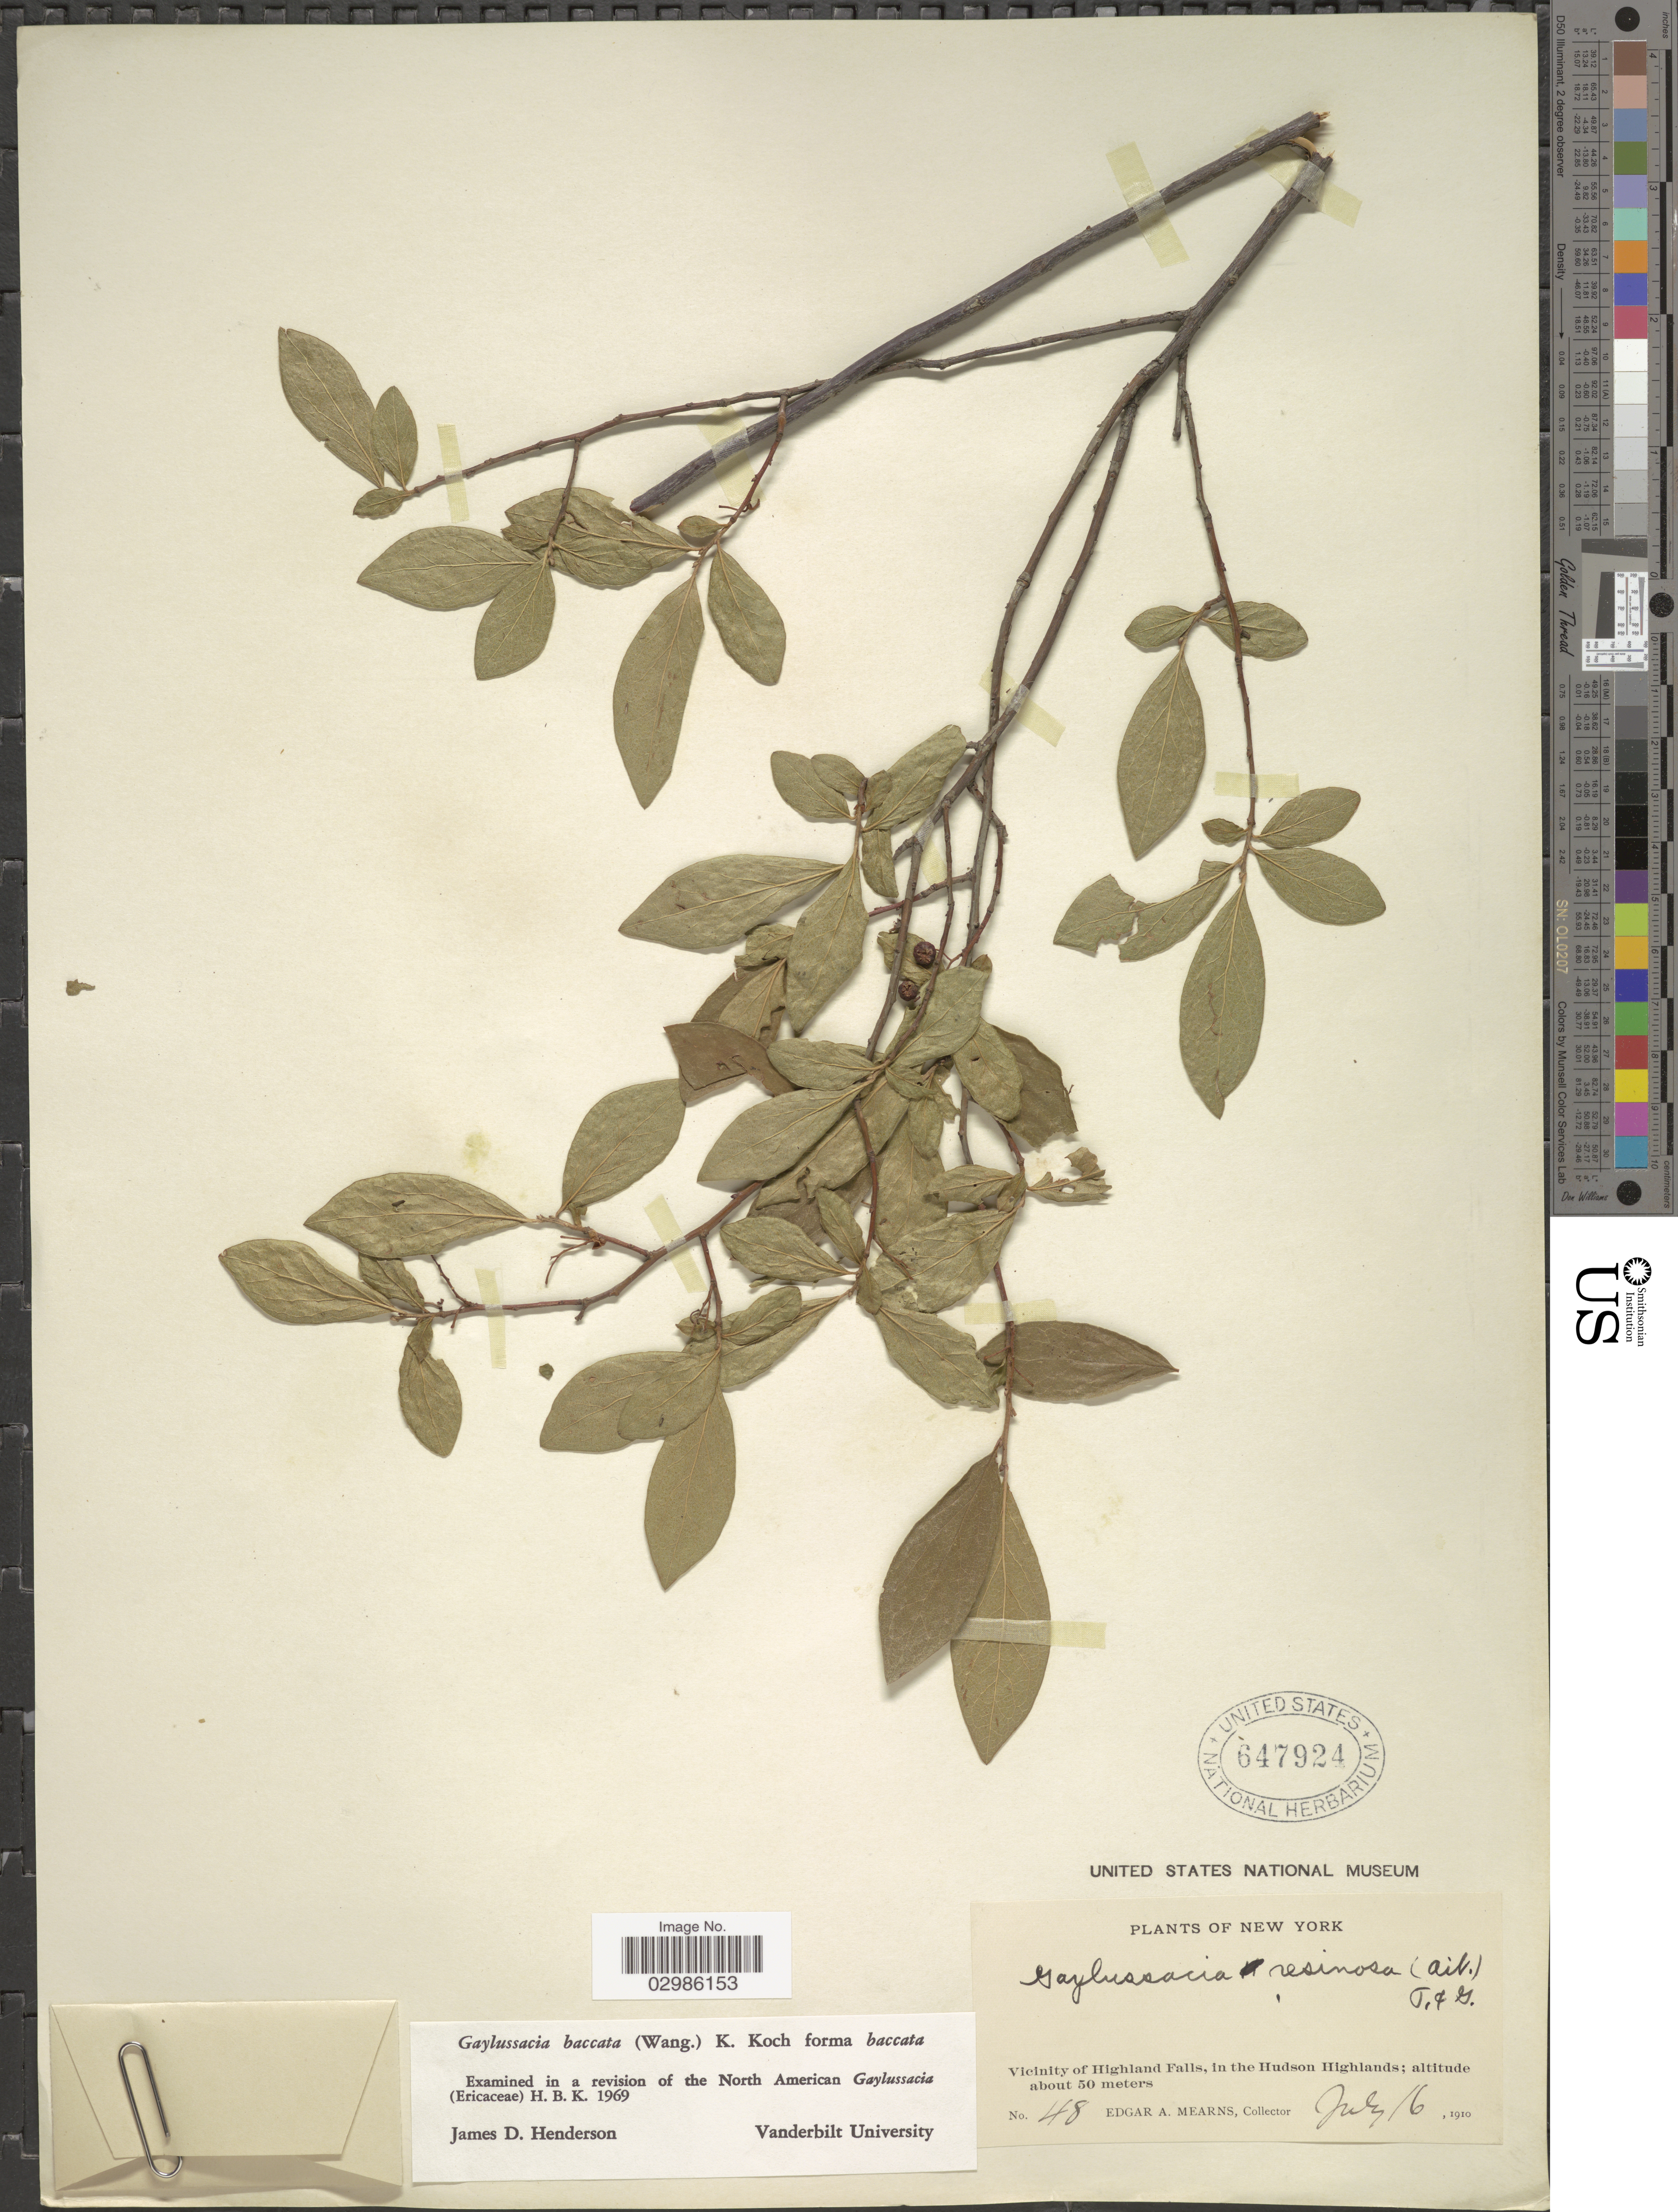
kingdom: Plantae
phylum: Tracheophyta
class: Magnoliopsida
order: Ericales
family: Ericaceae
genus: Gaylussacia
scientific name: Gaylussacia baccata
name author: (Wangenh.) K. Koch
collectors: E. A. Mearns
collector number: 48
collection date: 1910-07-16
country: United States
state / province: New York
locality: Vicinity of Highland Falls, in the Hudson Highlands.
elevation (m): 50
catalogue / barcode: US 647924